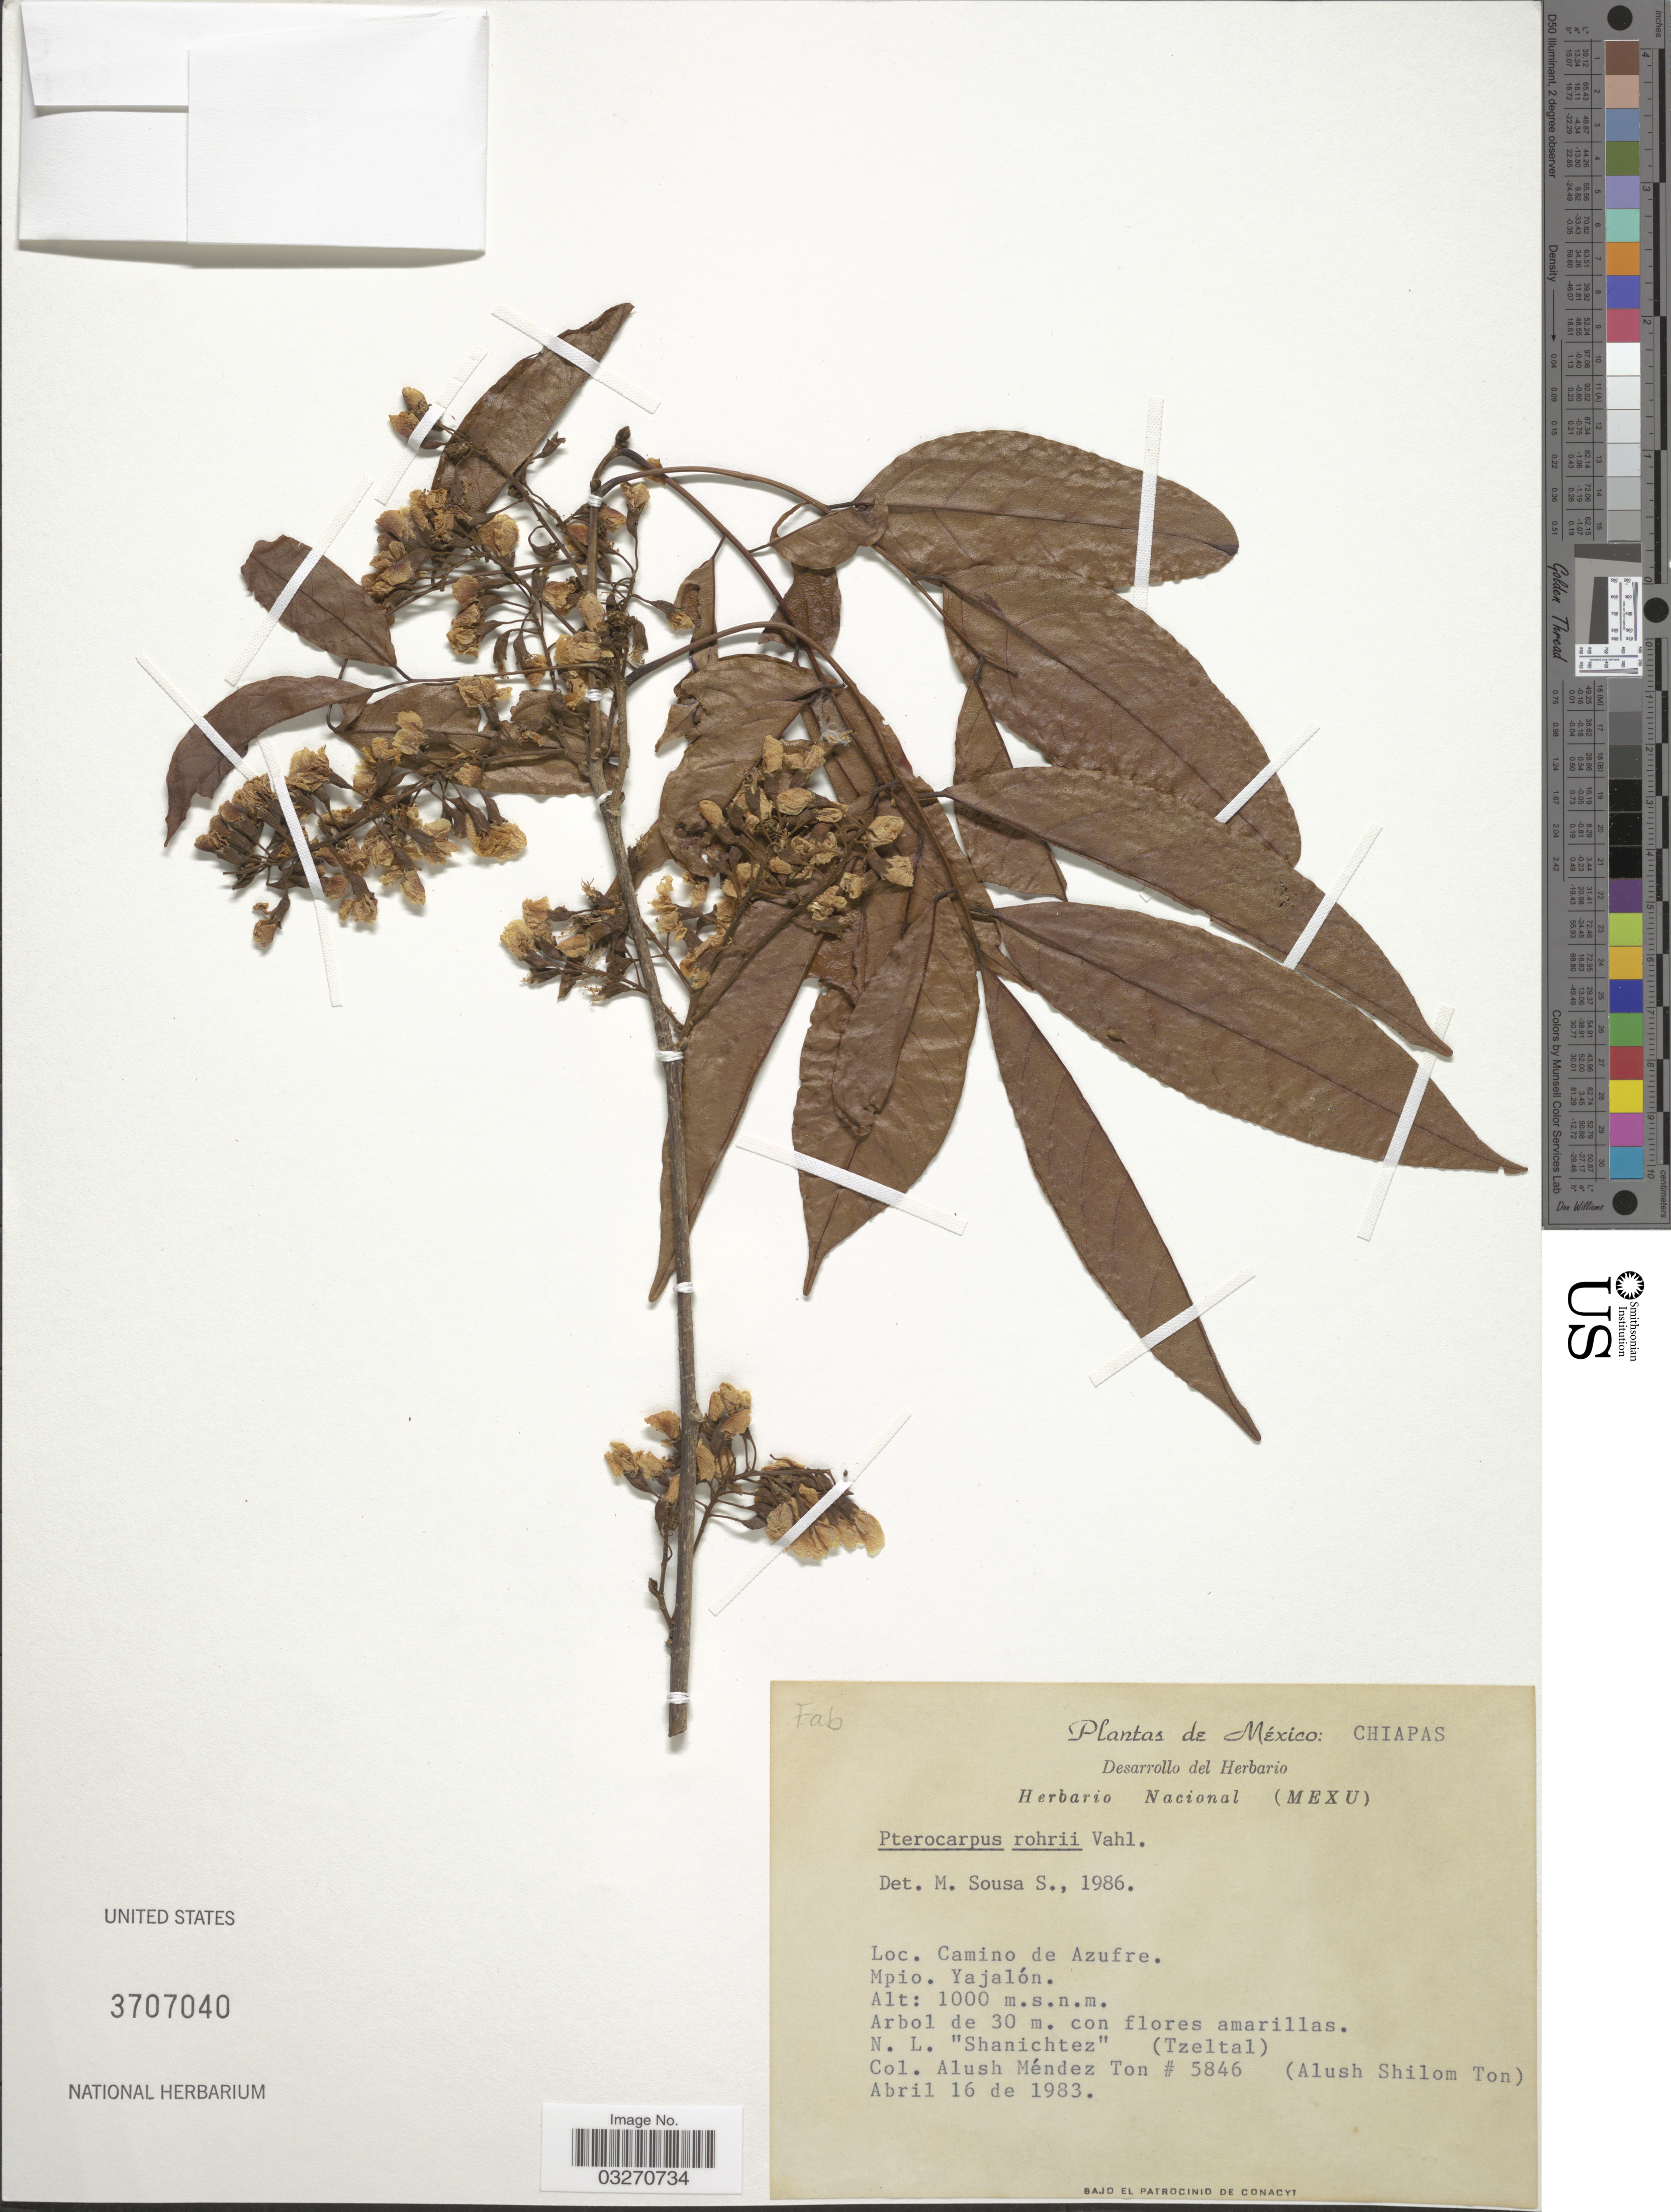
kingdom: Plantae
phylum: Tracheophyta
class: Magnoliopsida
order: Fabales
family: Fabaceae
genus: Pterocarpus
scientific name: Pterocarpus rohrii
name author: Vahl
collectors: A. Méndez Ton & A. M. Ton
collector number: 5846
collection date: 1983-04-16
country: Mexico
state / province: Chiapas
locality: Camino de Azufre. Mpio. Yajalón.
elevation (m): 1000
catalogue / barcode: US 3707040